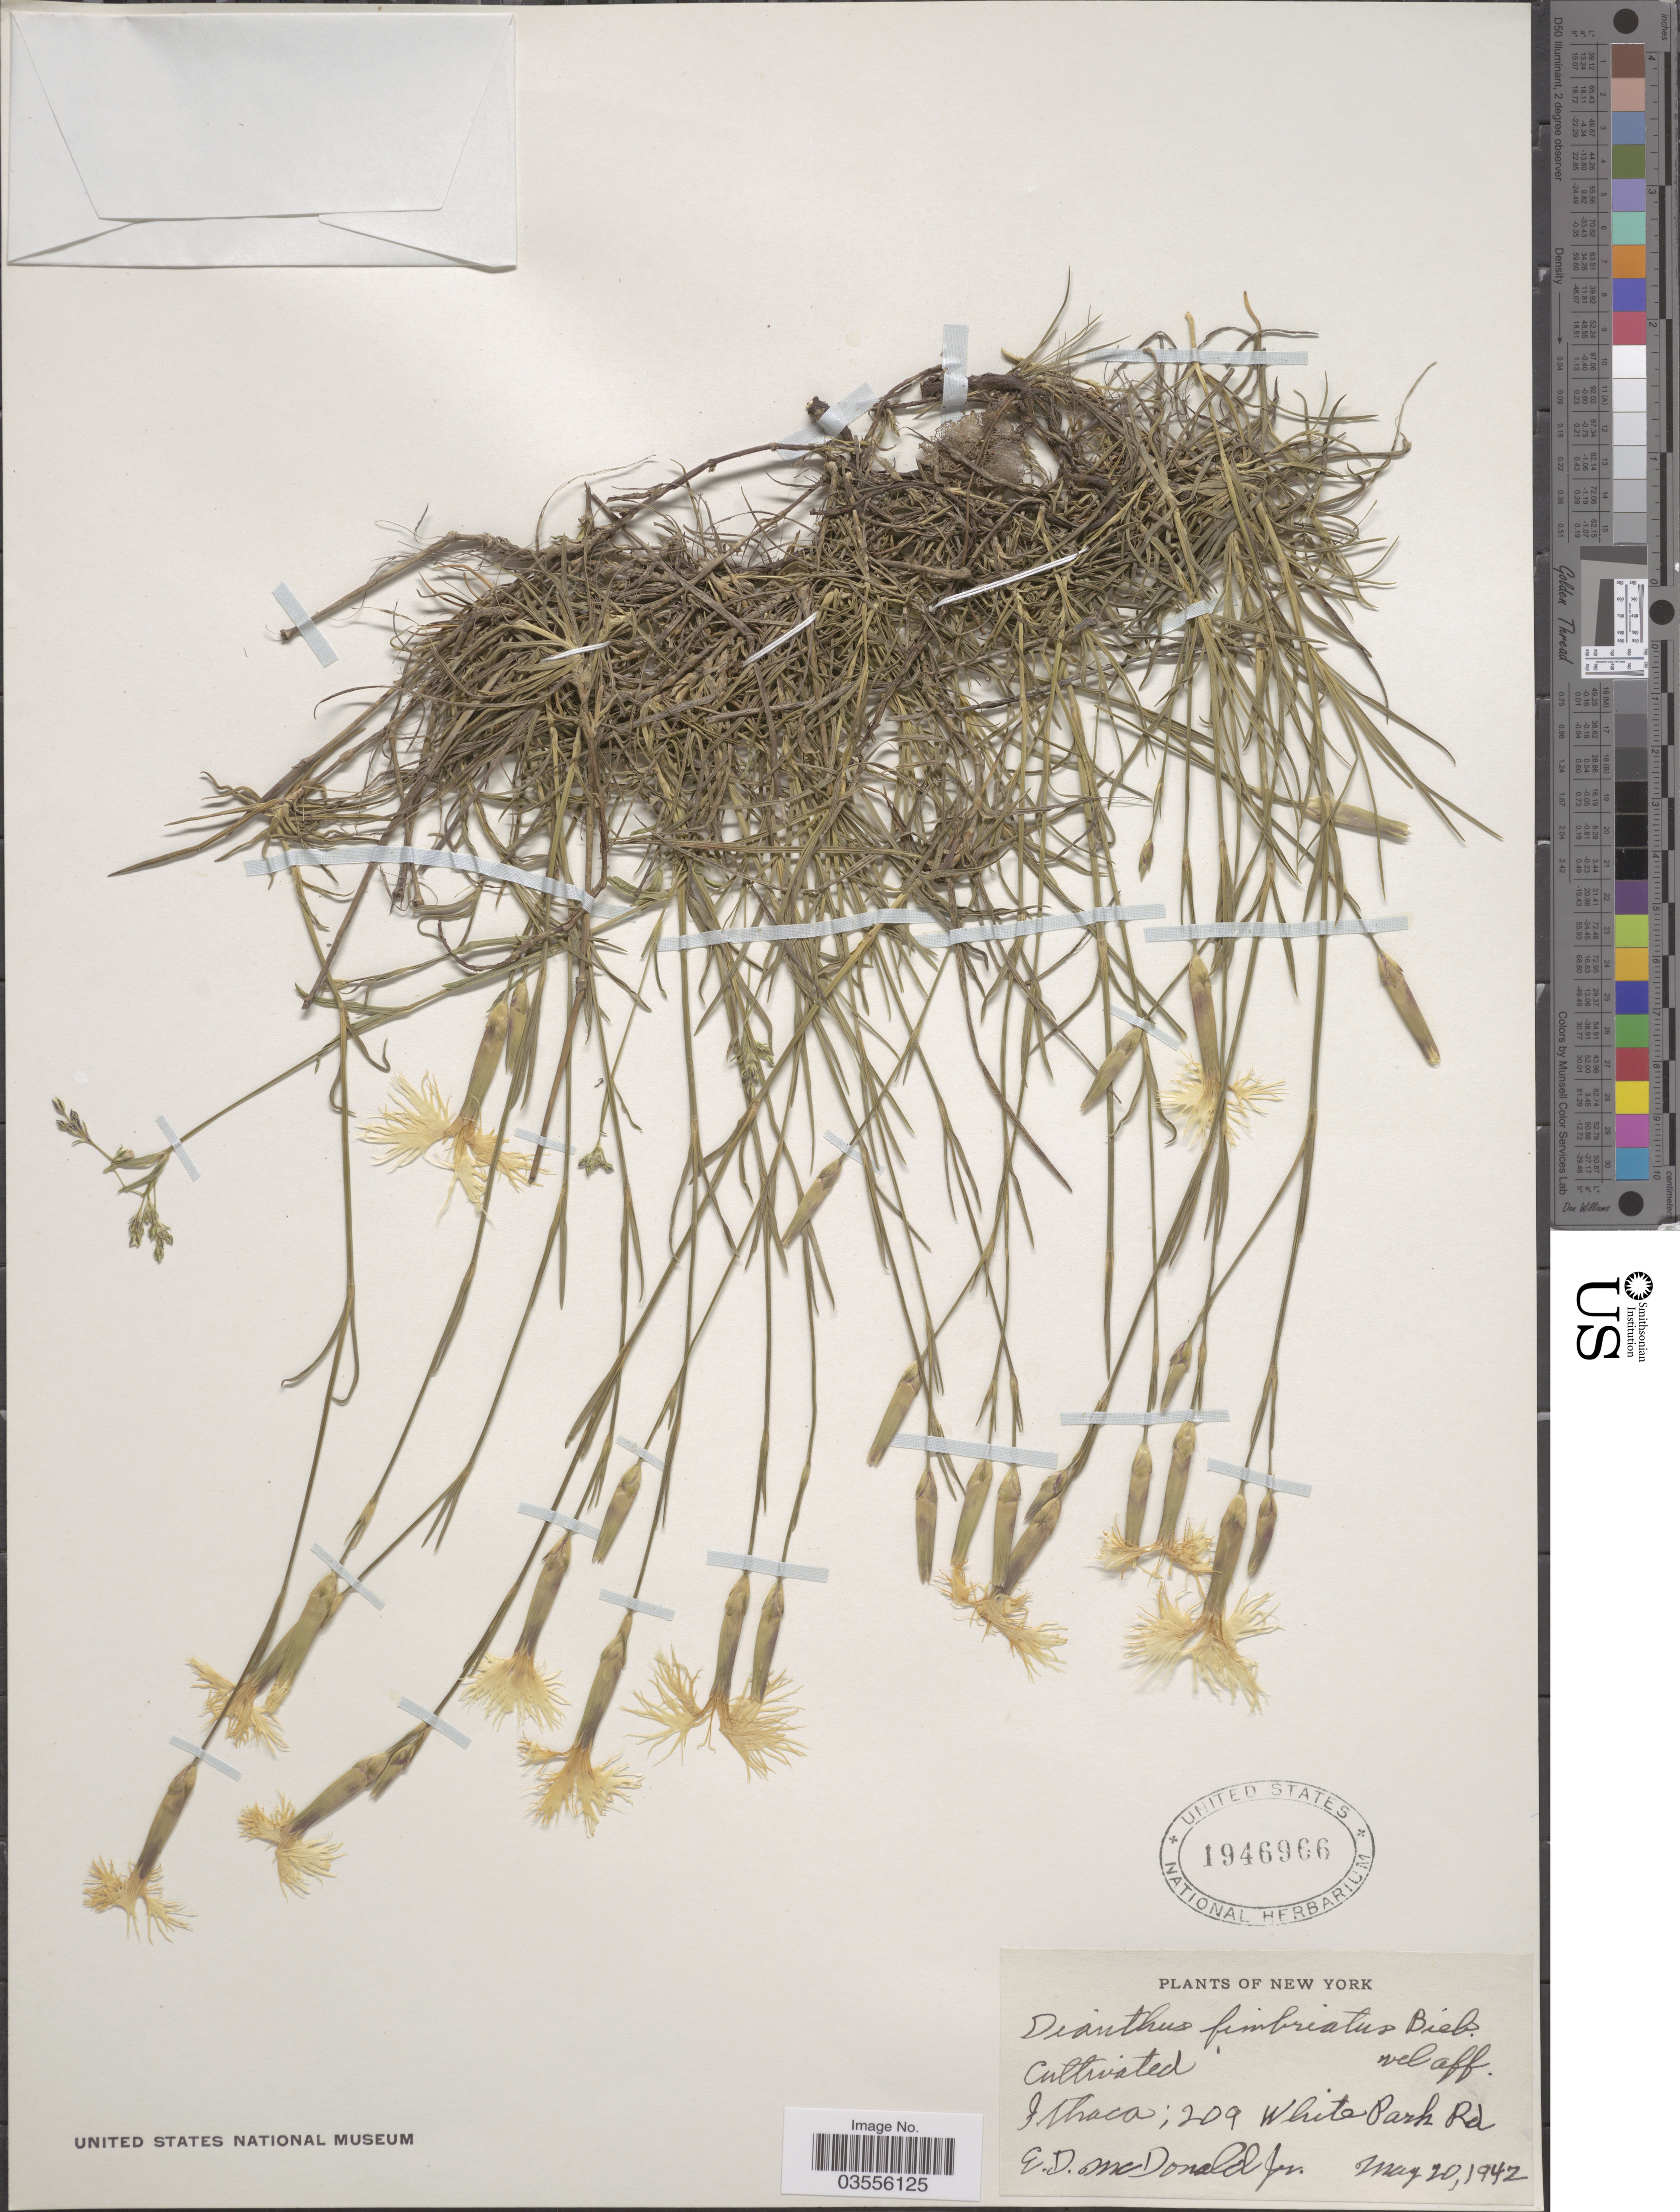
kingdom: Plantae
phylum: Tracheophyta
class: Magnoliopsida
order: Caryophyllales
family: Caryophyllaceae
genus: Dianthus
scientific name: Dianthus fimbriatus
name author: Lam.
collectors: E. D. McDonald Jr.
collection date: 1942-05-20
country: United States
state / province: New York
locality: Ithaca; 209 White Park Rd.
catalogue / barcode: US 1946966